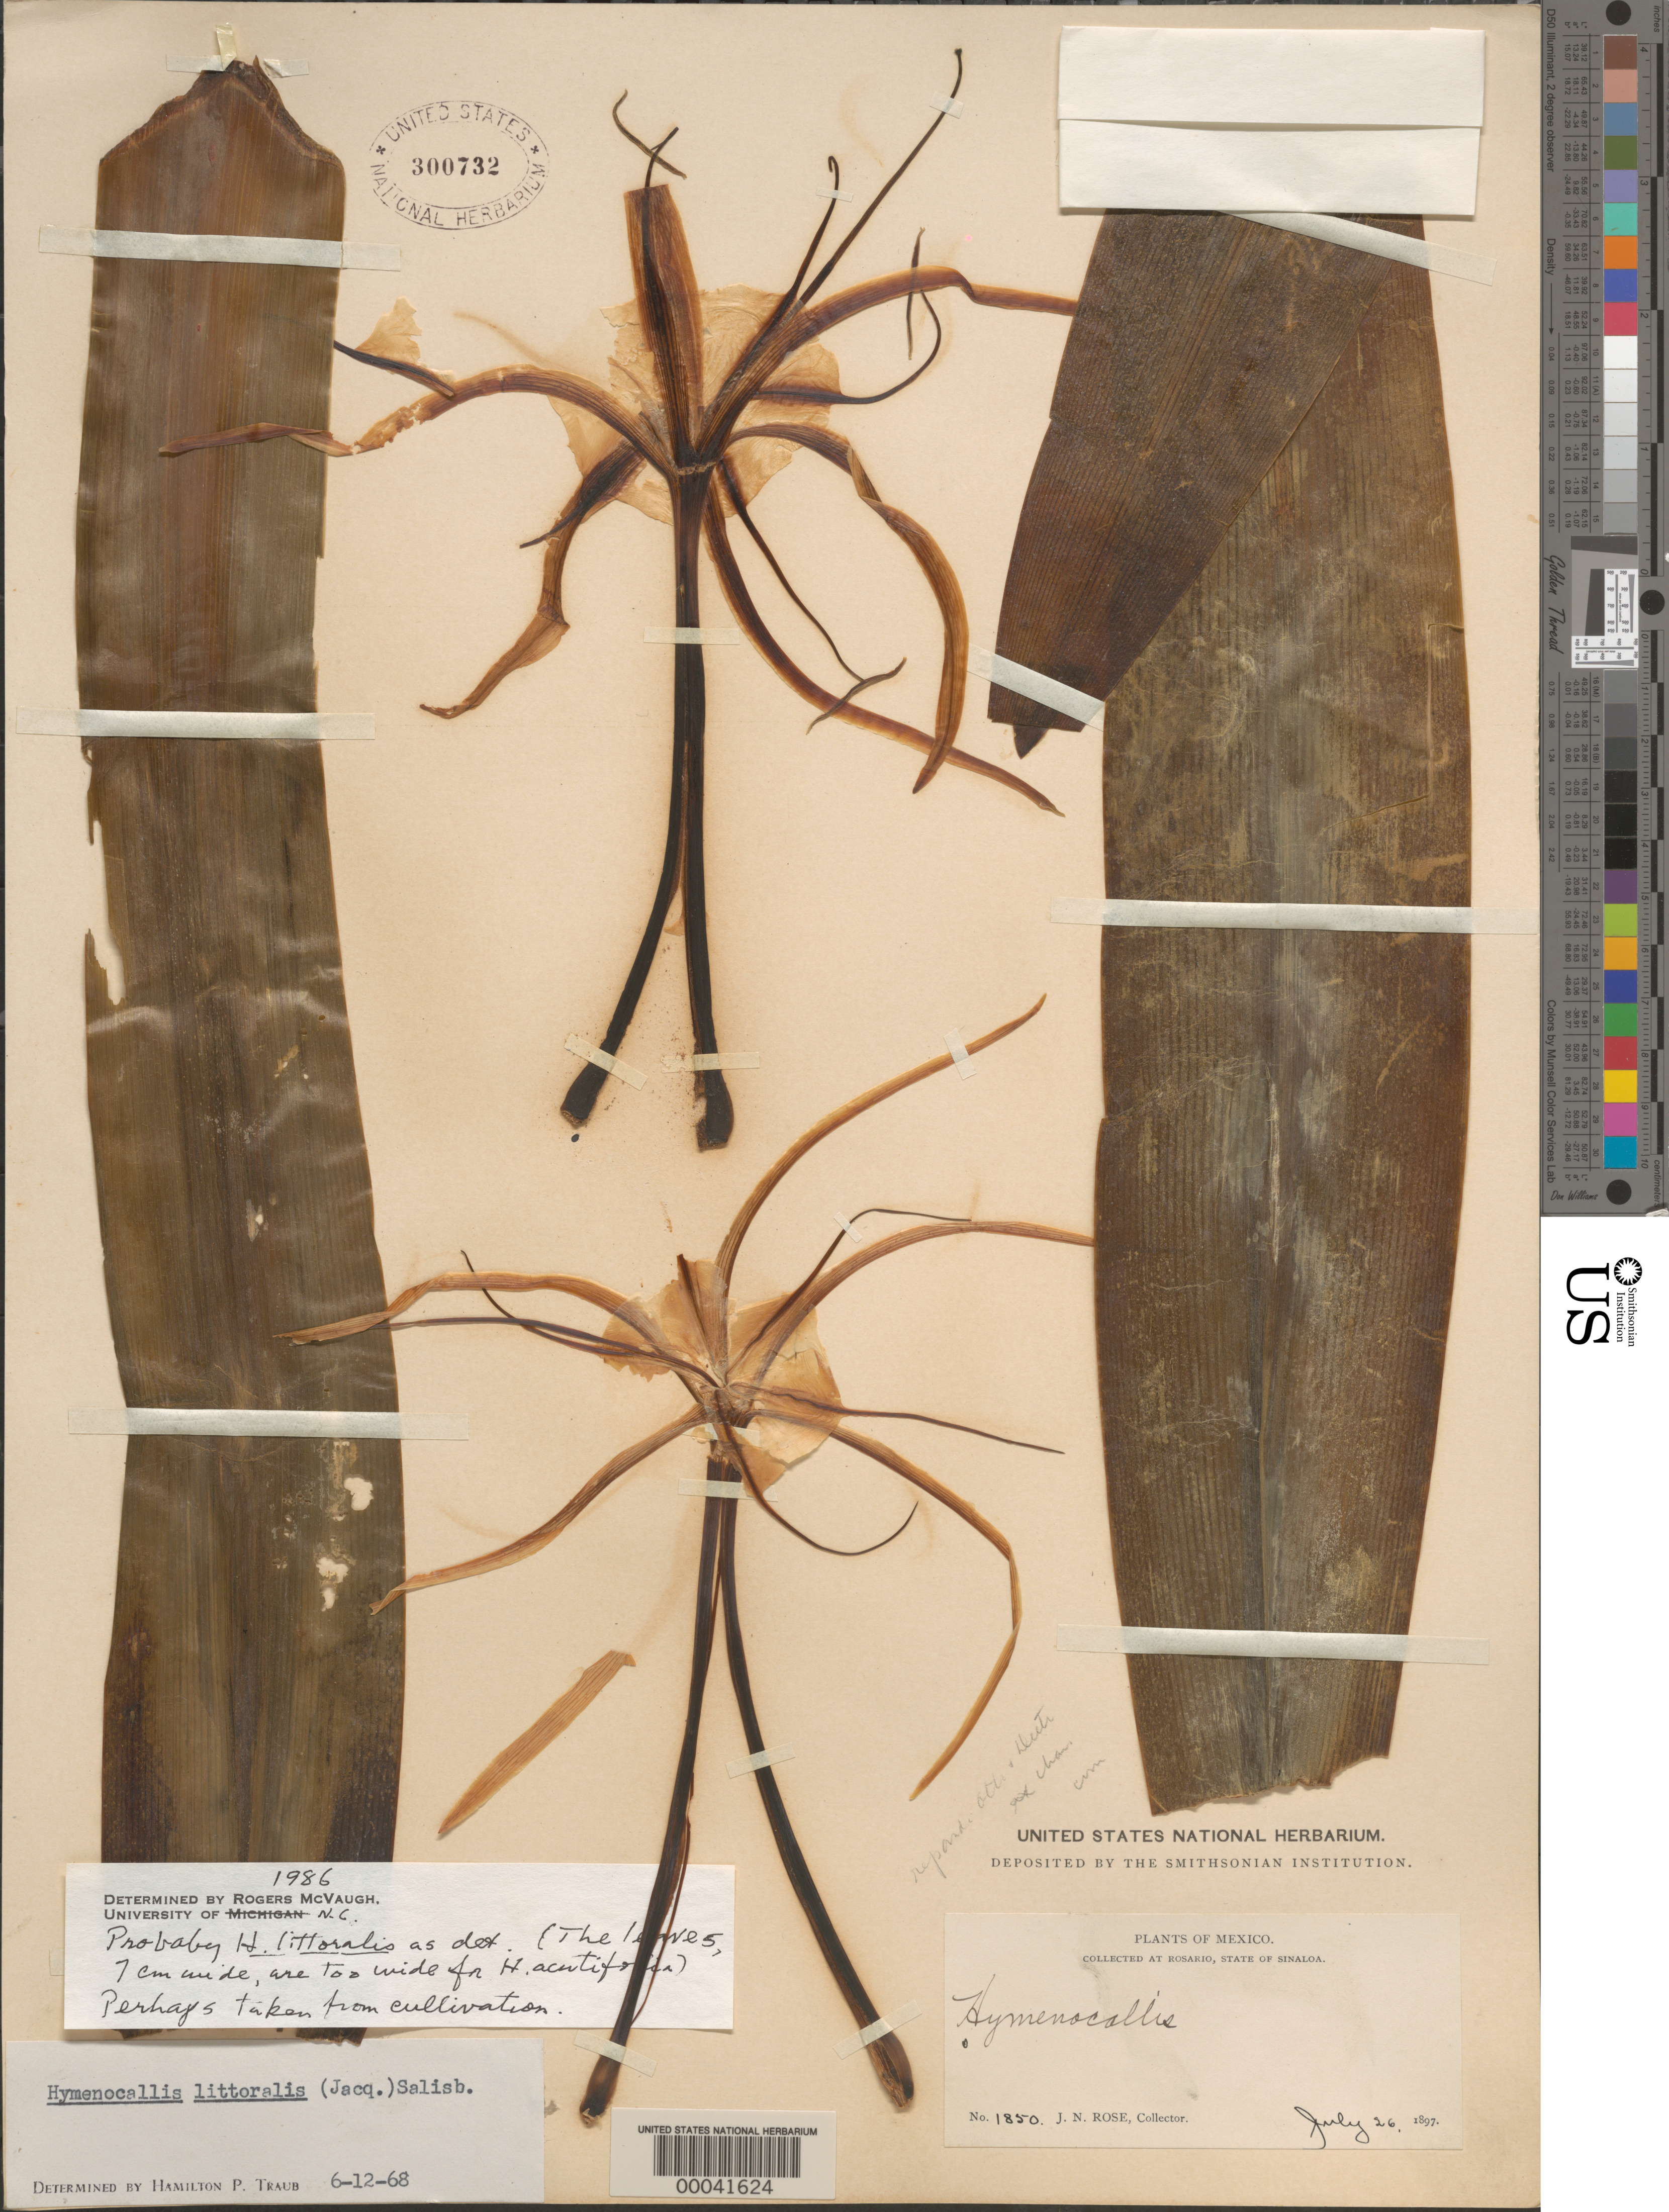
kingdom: Plantae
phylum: Tracheophyta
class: Liliopsida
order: Asparagales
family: Amaryllidaceae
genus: Hymenocallis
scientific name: Hymenocallis littoralis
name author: (Jacq.) Salisb.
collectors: J. N. Rose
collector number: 1850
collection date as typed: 26 Jul 1897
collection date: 1897-07-26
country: Mexico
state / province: Sinaloa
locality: Rosario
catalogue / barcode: US 300732